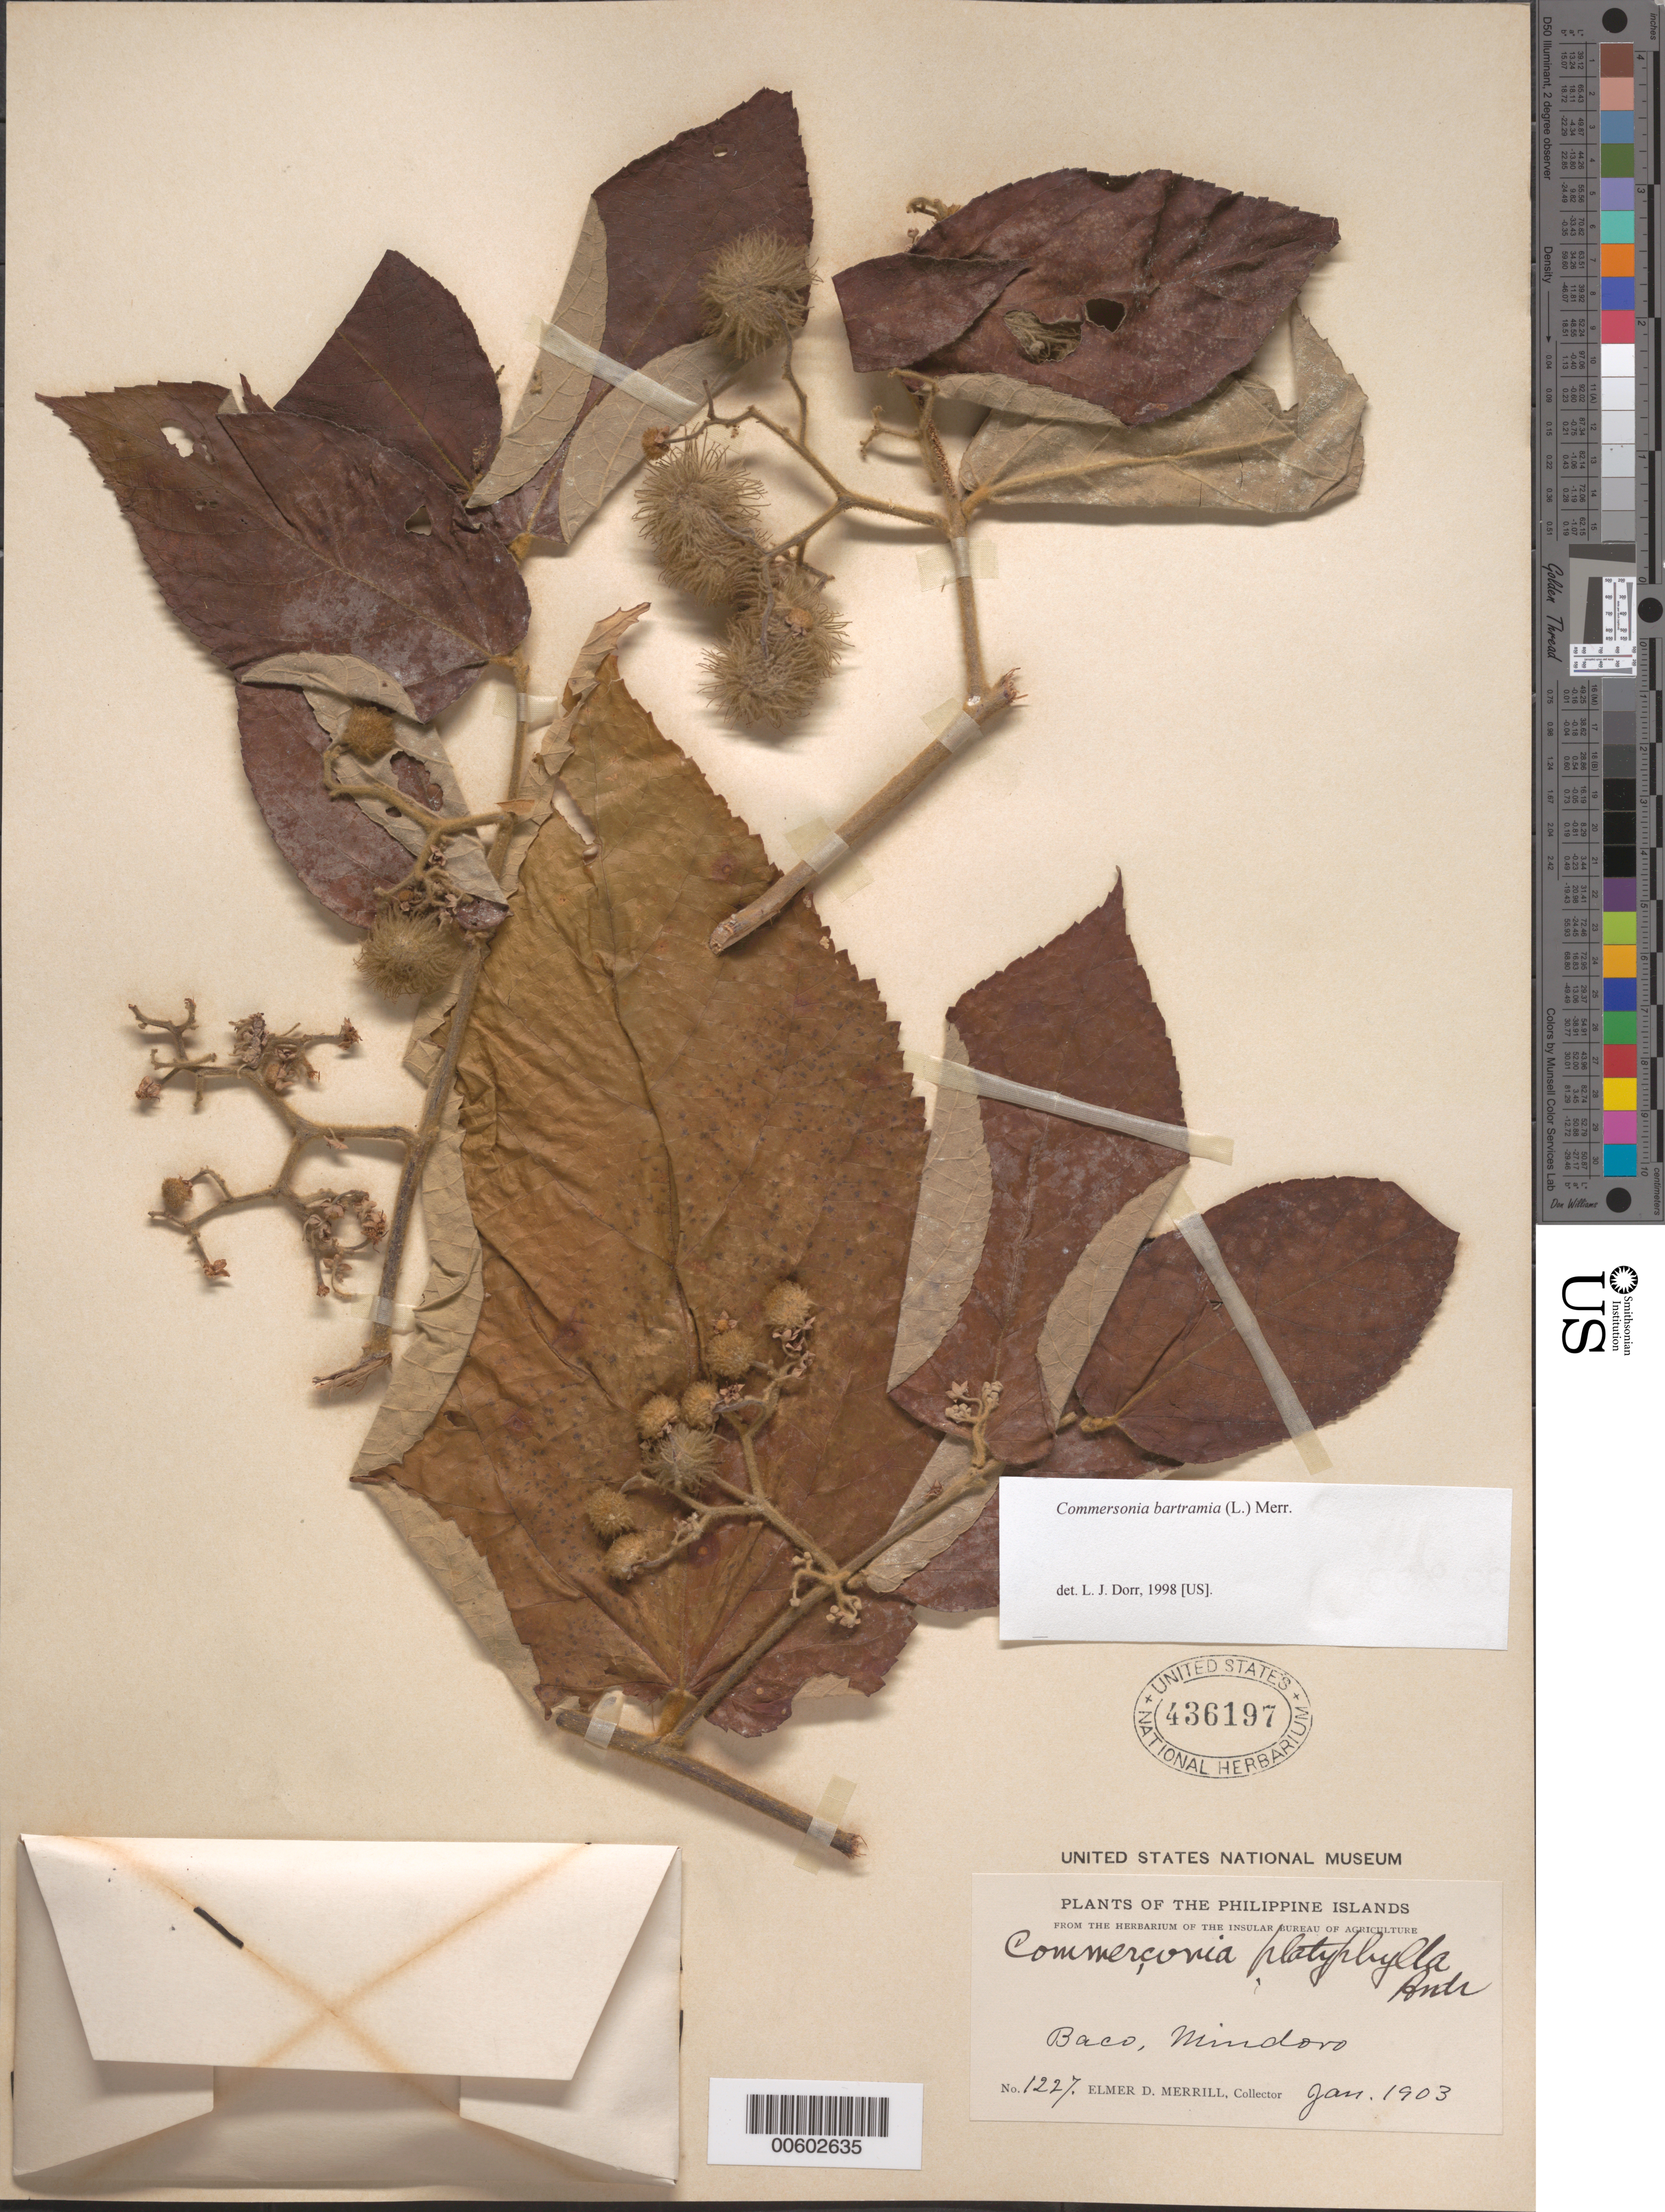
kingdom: Plantae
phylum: Tracheophyta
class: Magnoliopsida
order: Malvales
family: Malvaceae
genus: Commersonia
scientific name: Commersonia bartramia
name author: (L.) Merr.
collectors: E. D. Merrill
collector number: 1227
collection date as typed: Jan 1903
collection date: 1903-01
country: Philippines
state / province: Mimaropa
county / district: Mindoro Occidental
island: Mindoro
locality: Baco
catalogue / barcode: US 436197